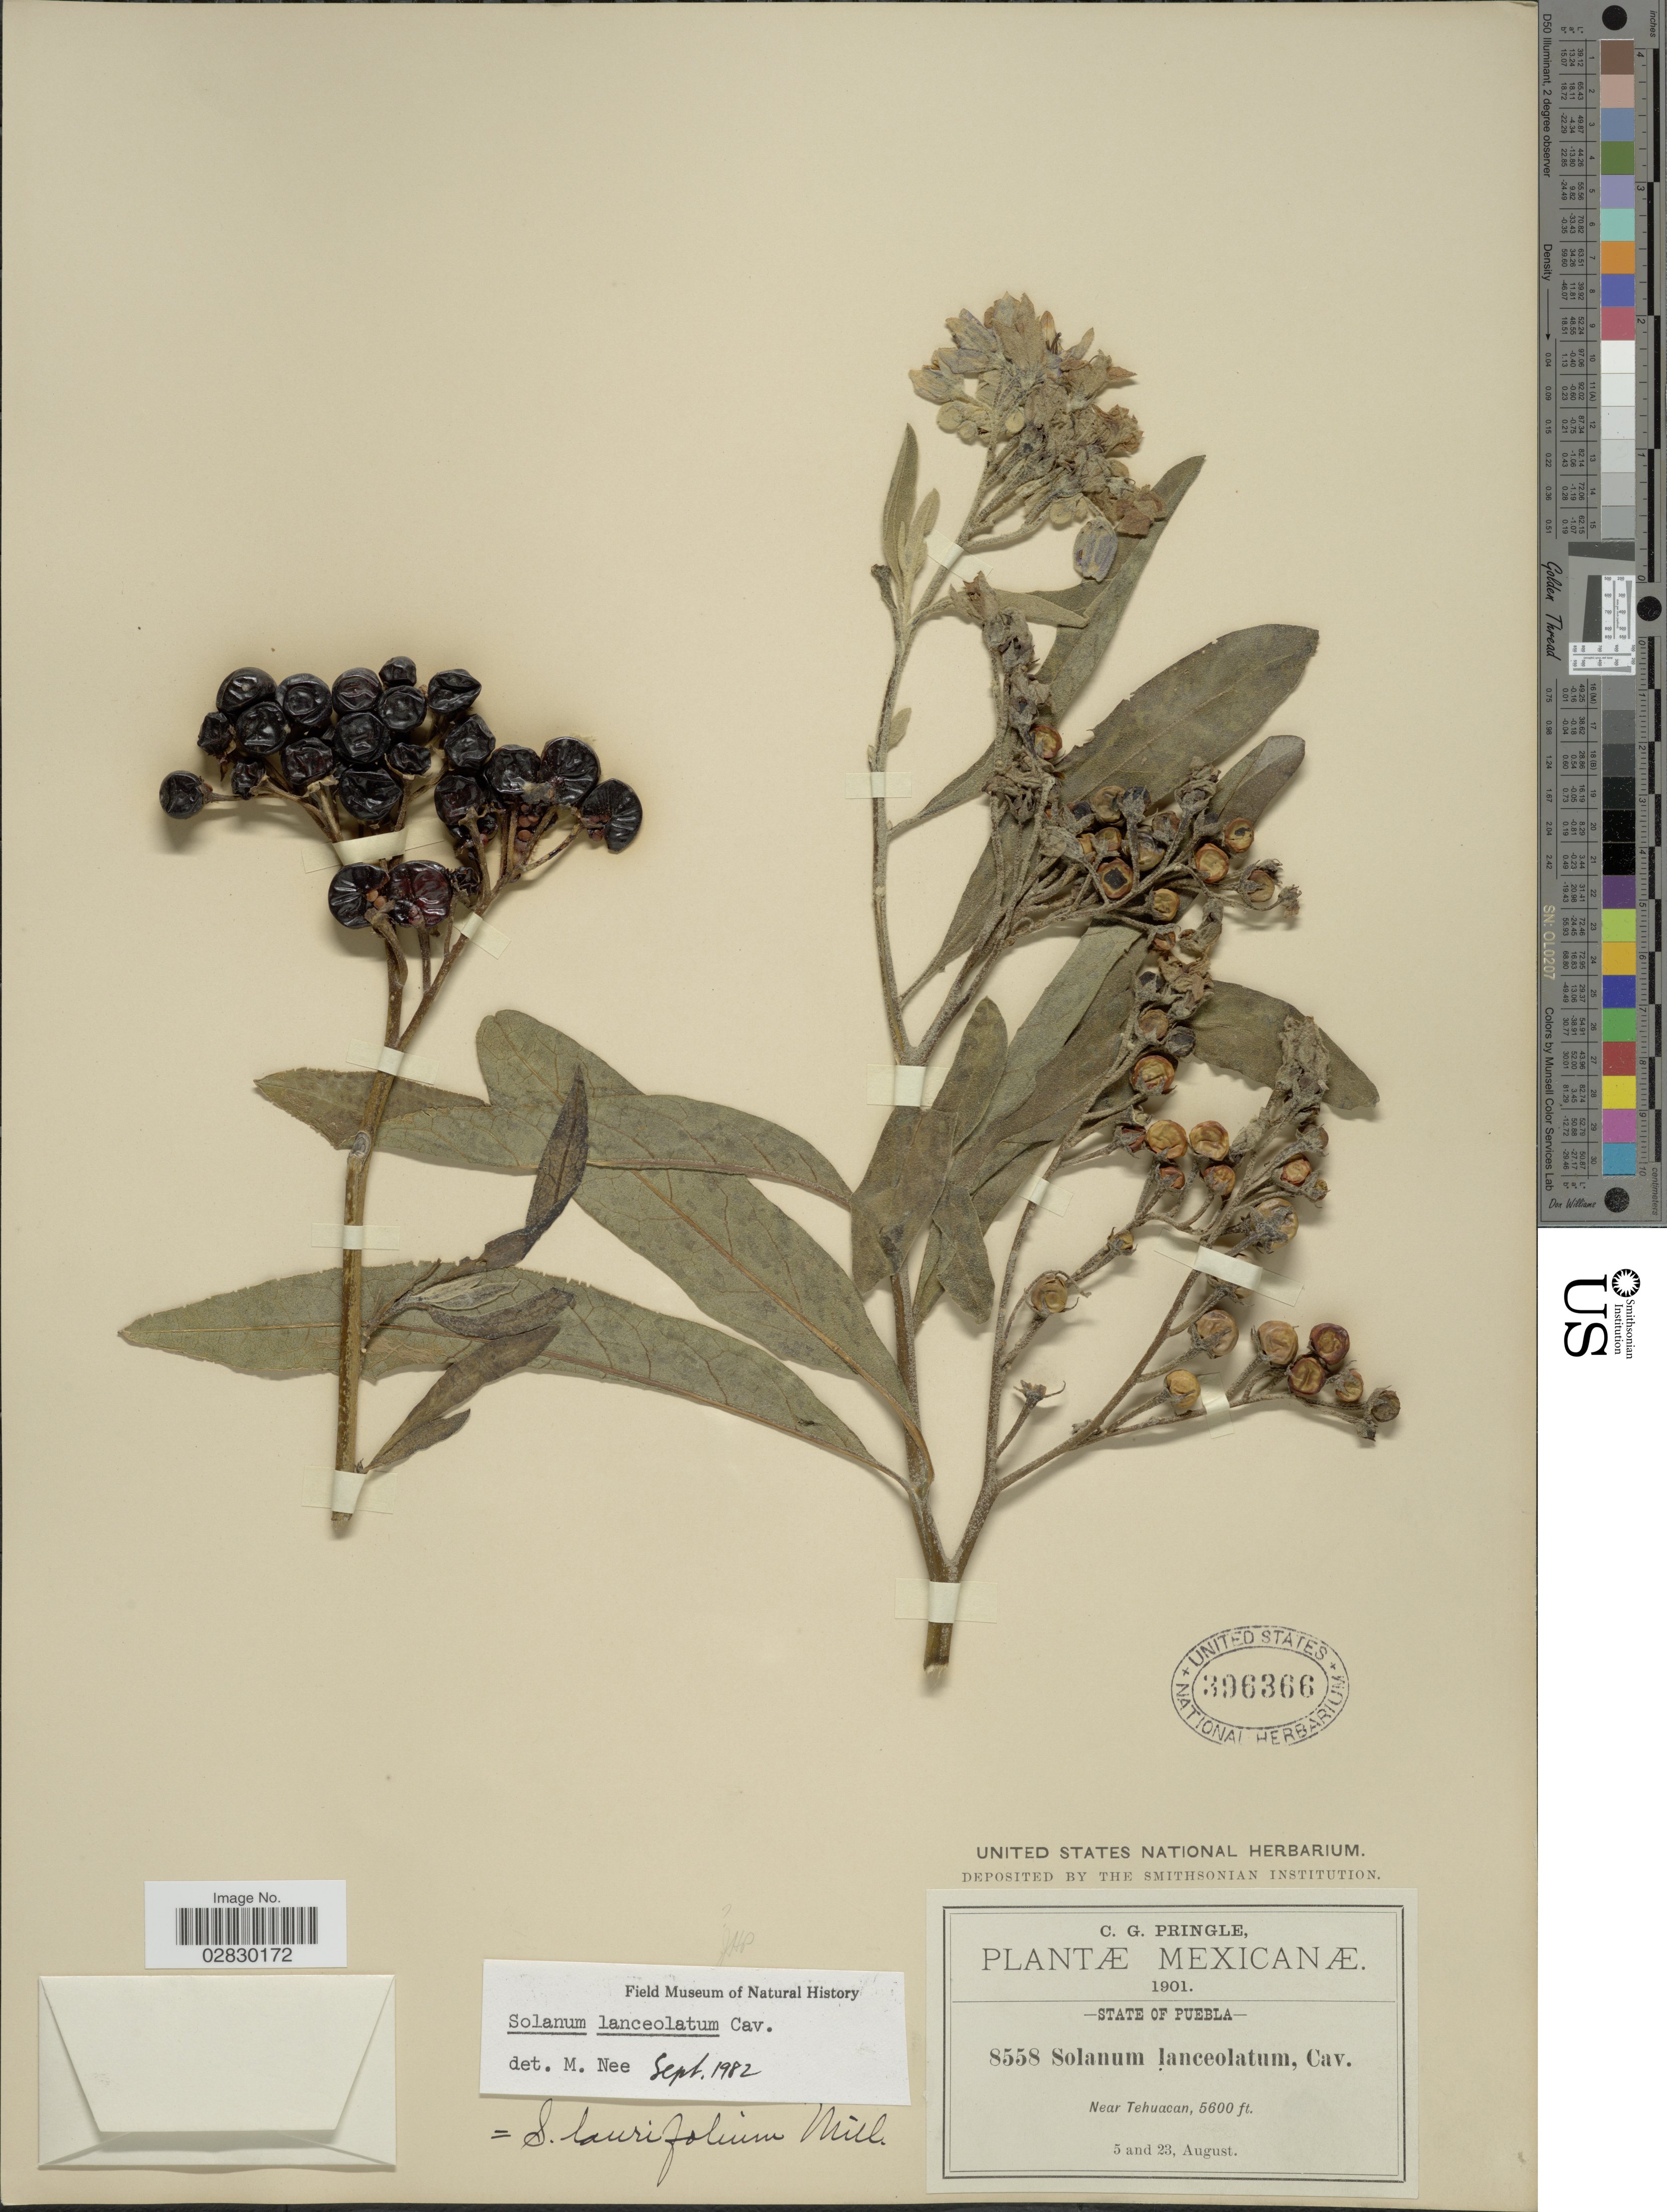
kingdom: Plantae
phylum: Tracheophyta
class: Magnoliopsida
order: Solanales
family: Solanaceae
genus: Solanum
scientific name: Solanum lanceolatum Berthault, nom. illeg.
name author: Berthault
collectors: C. G. Pringle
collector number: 8558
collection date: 1901-08-05/1901-08-23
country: Mexico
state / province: Puebla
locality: Near Tehuacan.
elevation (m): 1707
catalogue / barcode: US 396366